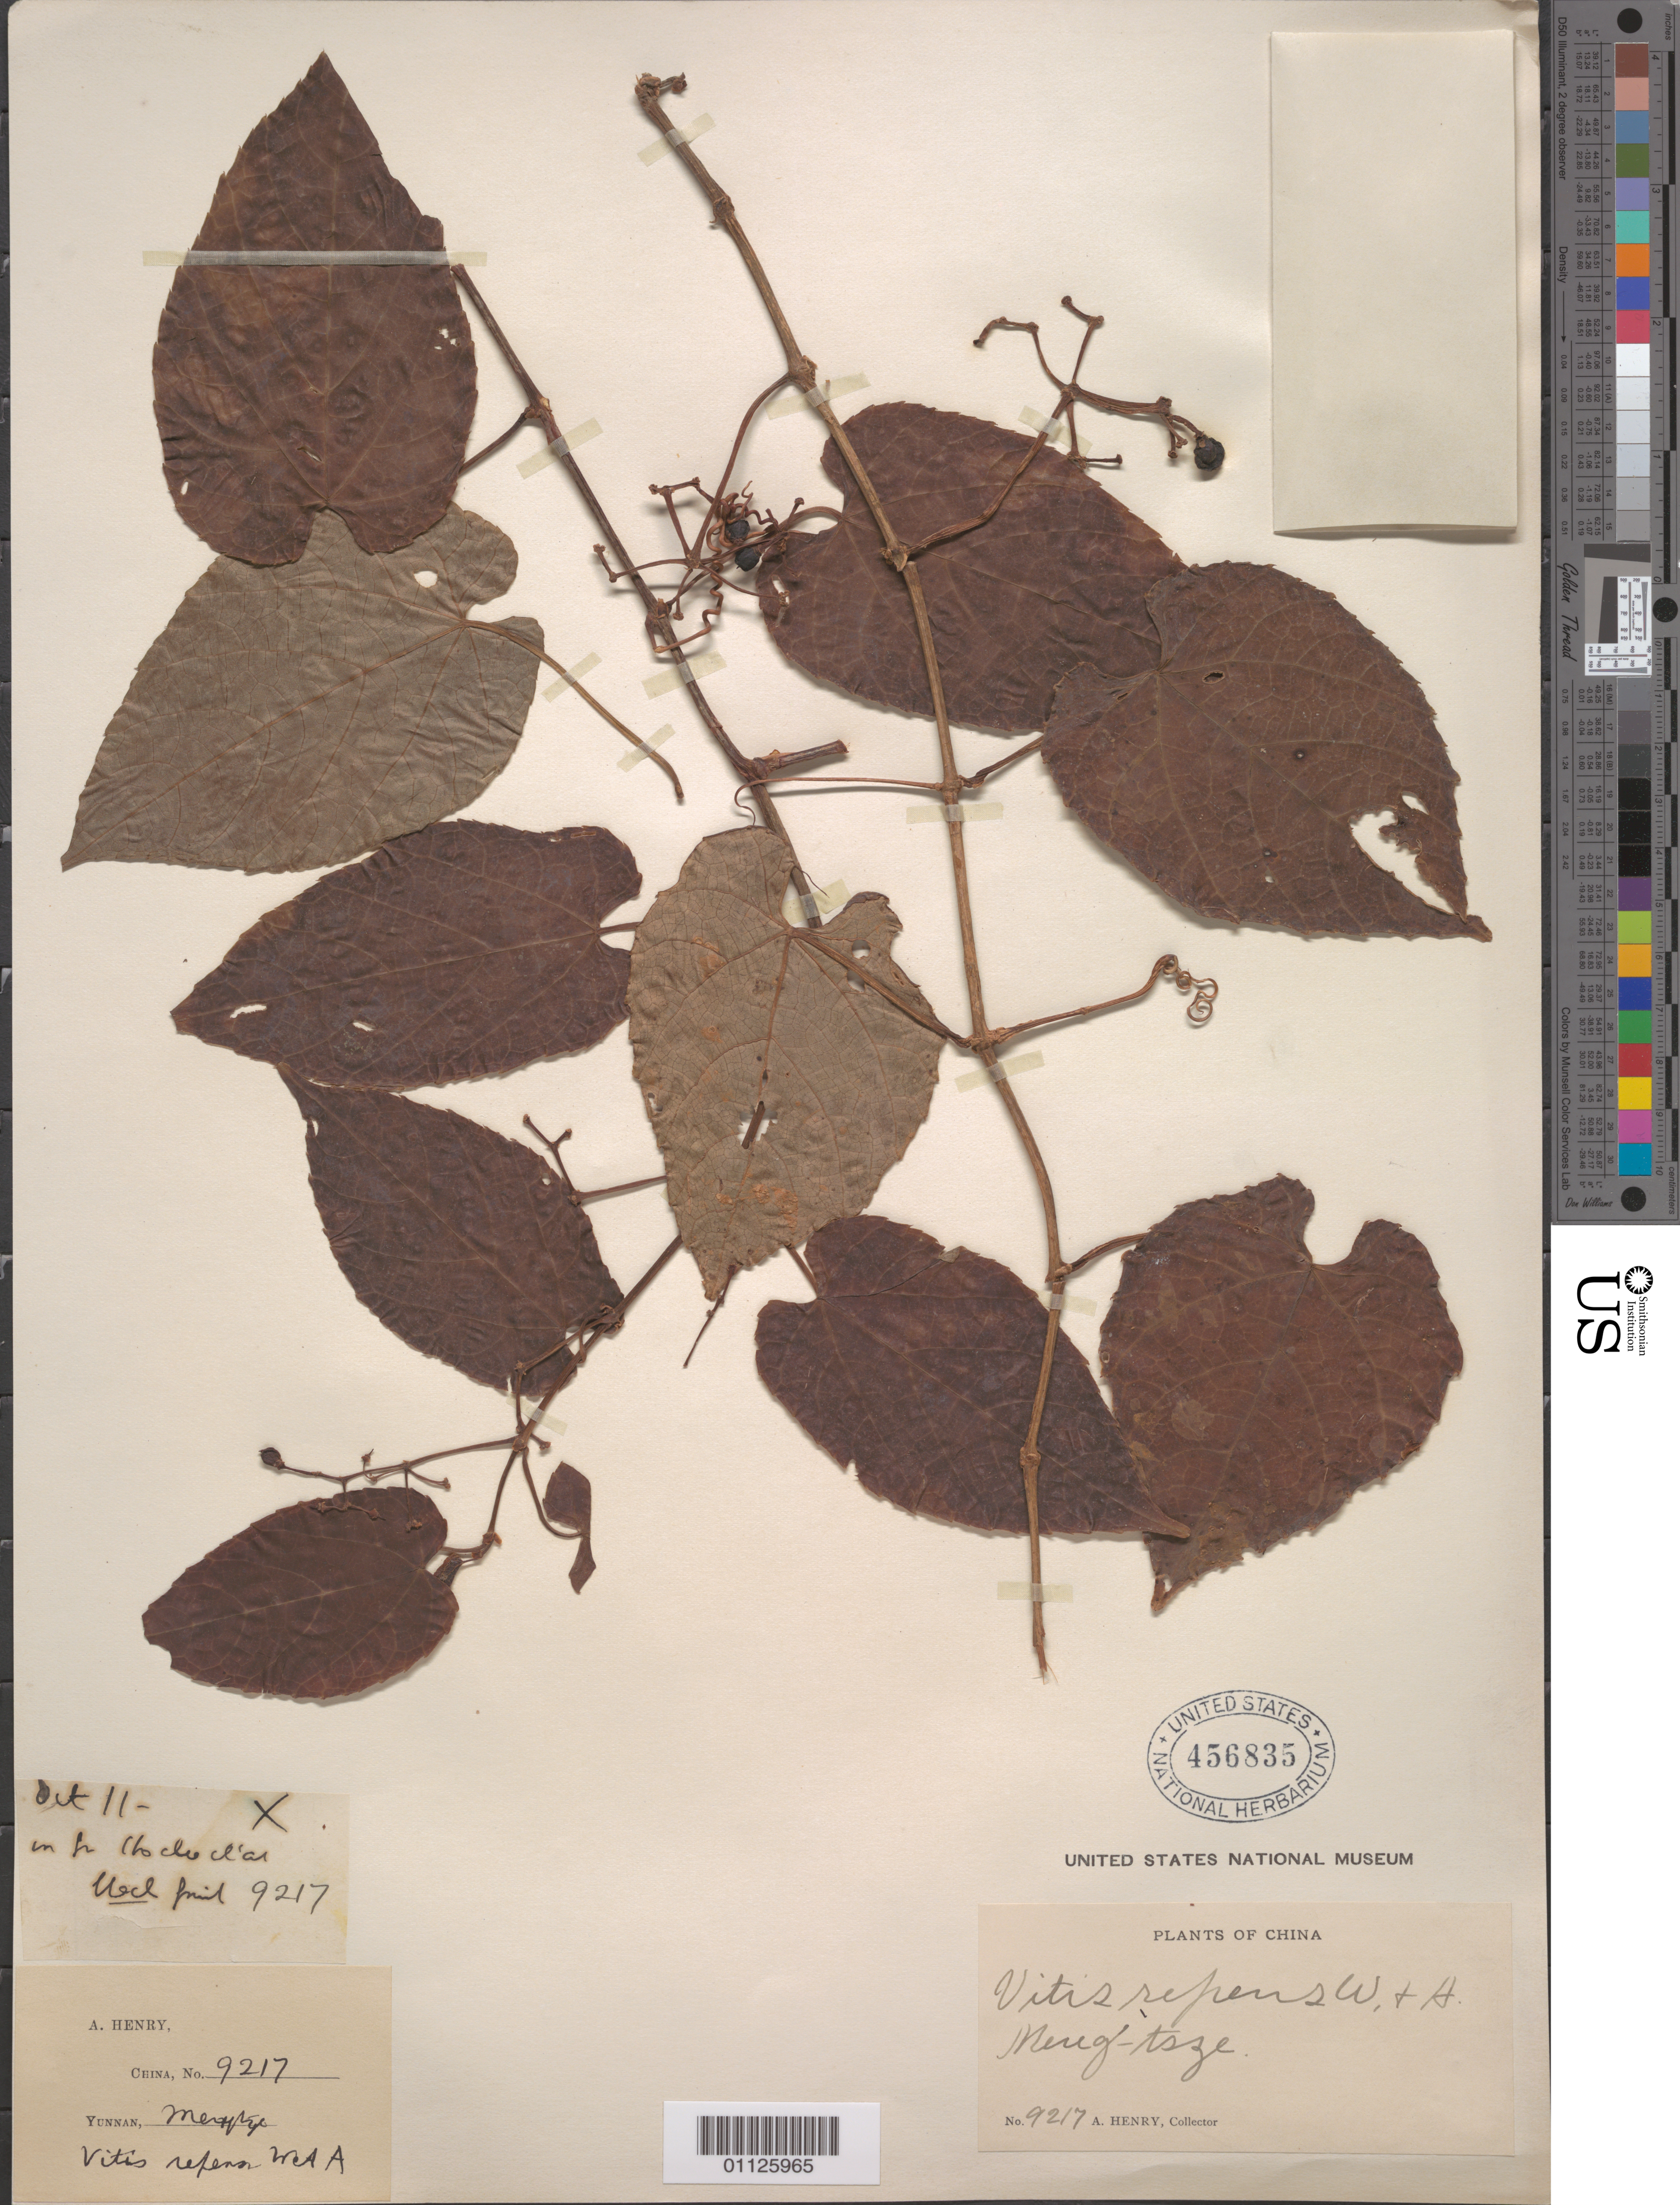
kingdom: Plantae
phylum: Tracheophyta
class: Magnoliopsida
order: Vitales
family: Vitaceae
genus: Cissus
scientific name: Cissus repens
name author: Lam.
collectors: A. Henry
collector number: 9217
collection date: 1880/1920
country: China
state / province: Yunnan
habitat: Climber.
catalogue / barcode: US 456835